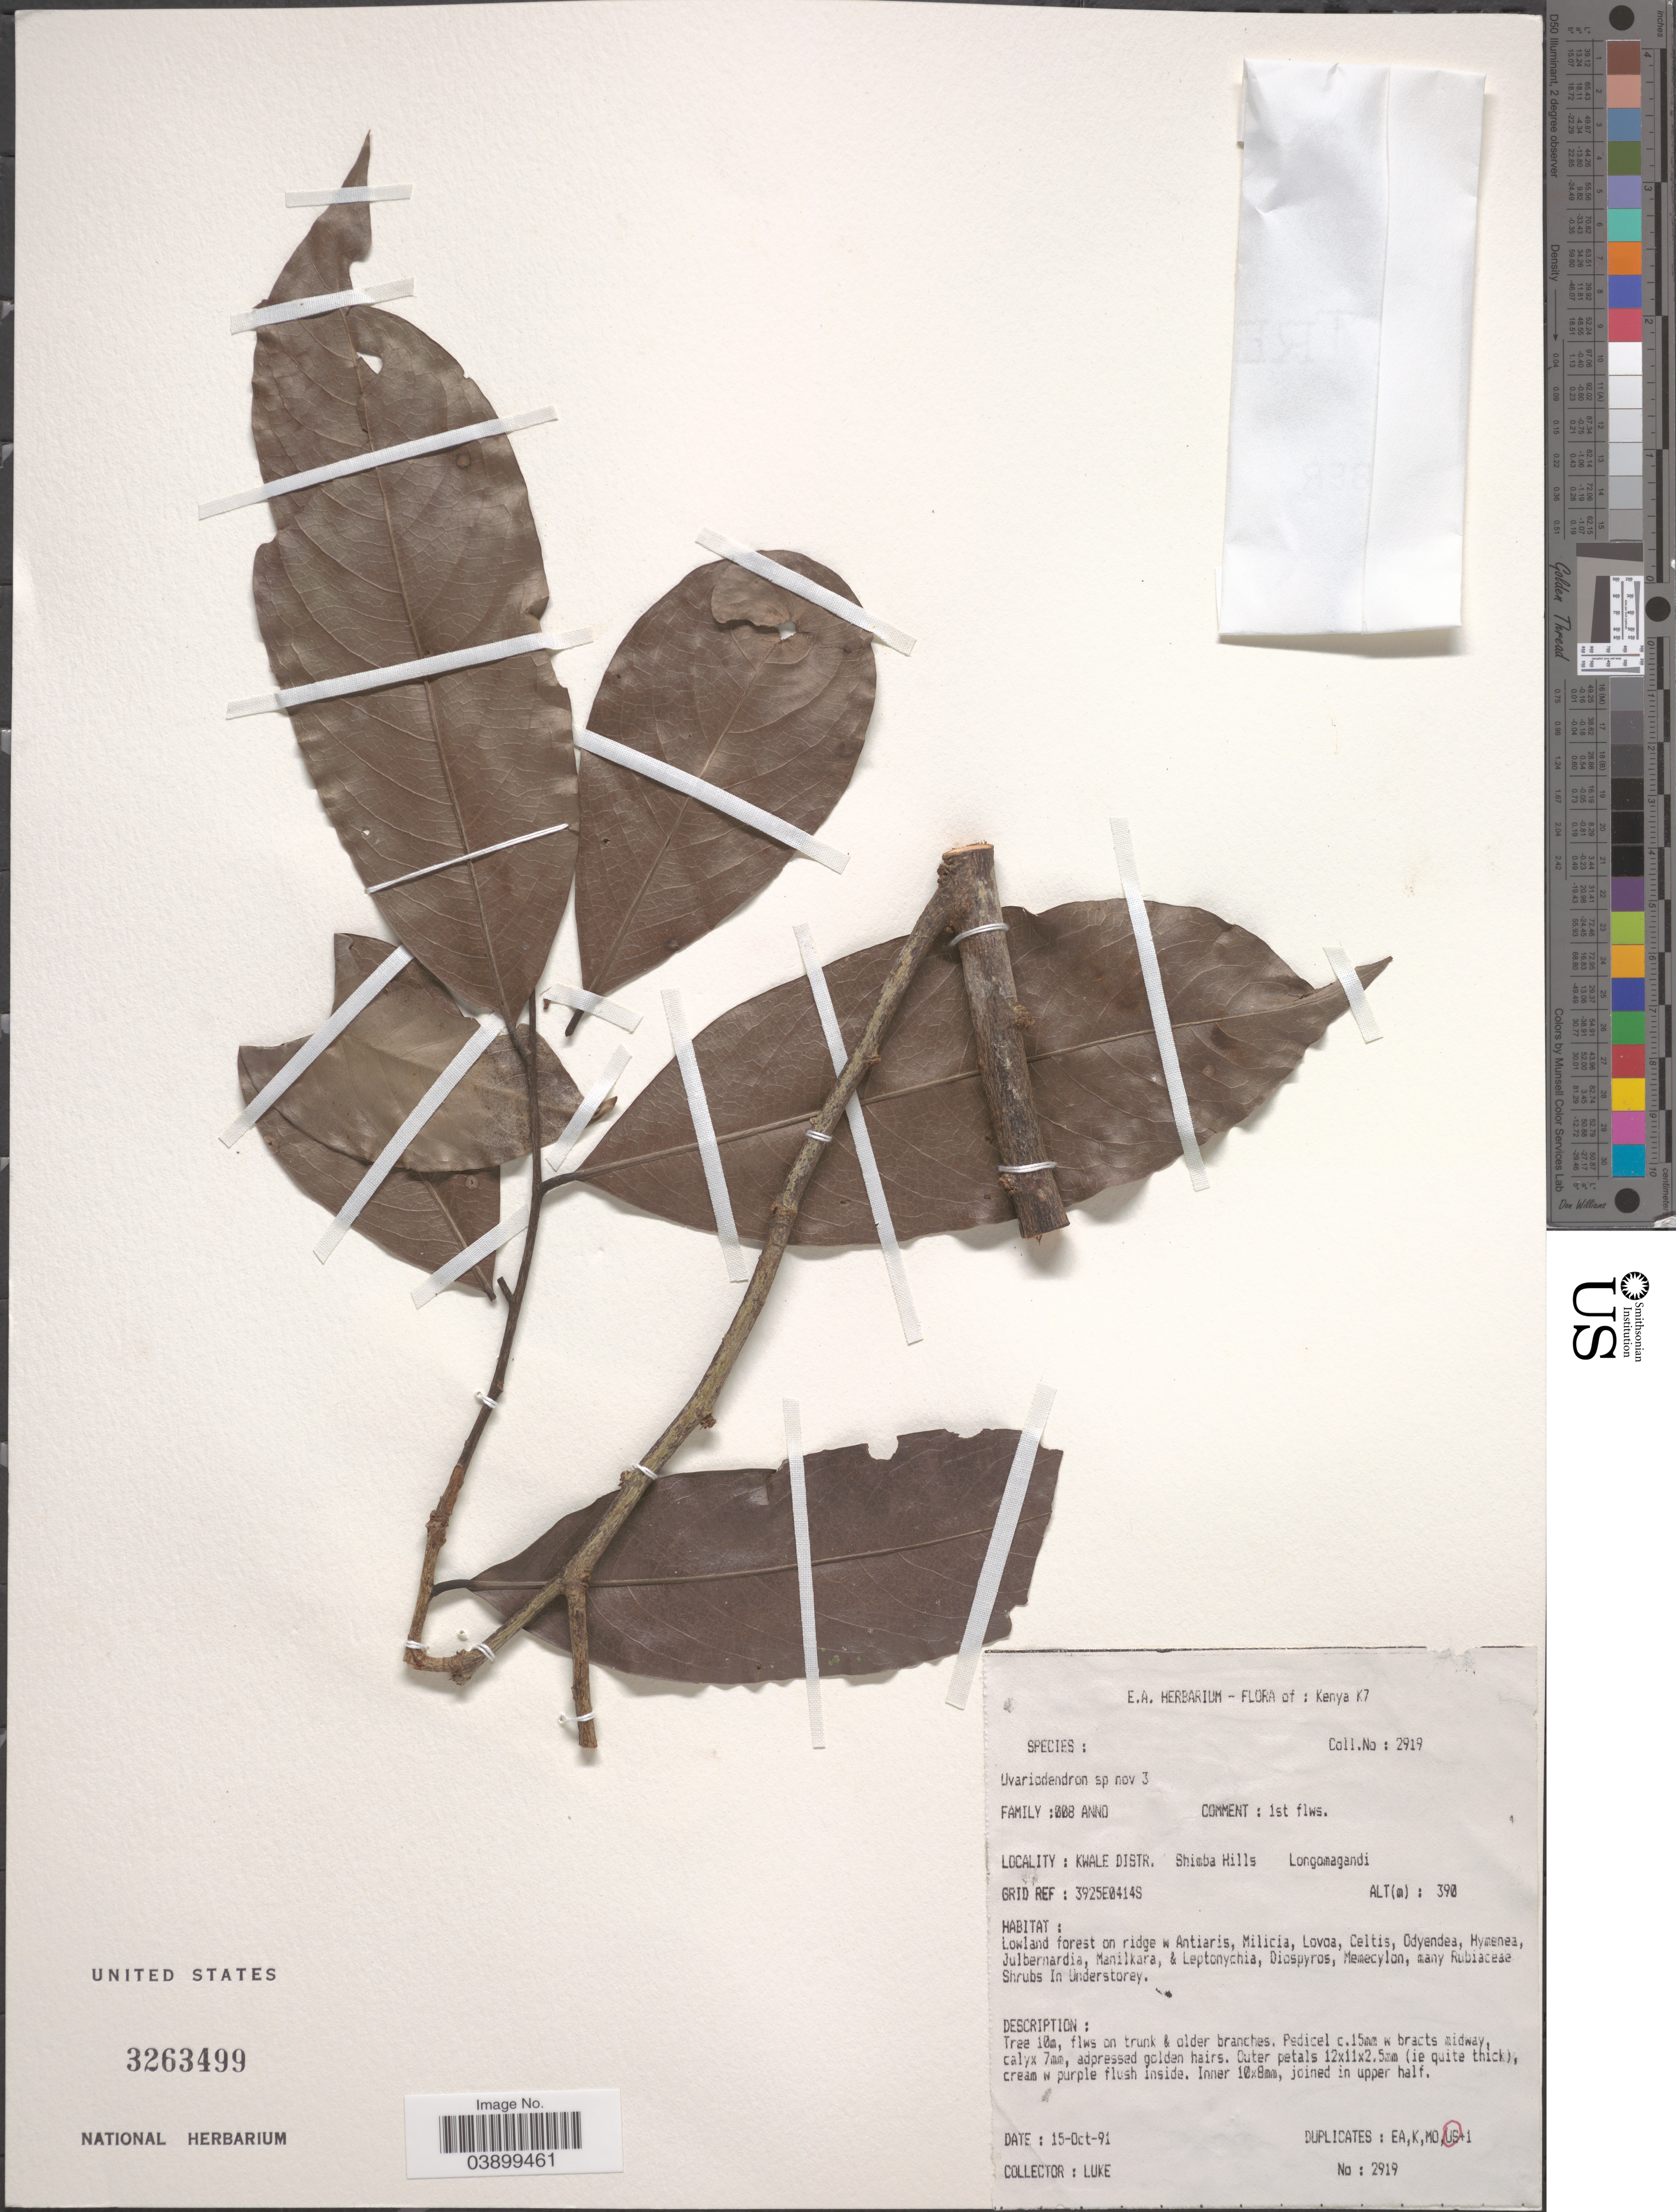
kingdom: Plantae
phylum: Tracheophyta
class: Magnoliopsida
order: Magnoliales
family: Annonaceae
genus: Uvariodendron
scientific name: Uvariodendron sp.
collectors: -. Luke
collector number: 2919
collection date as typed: Transcribed d/m/y: 15/10/91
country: Kenya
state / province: Kwale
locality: Kenya K7. Kwale Distr. Shimba Hills. Longomagandi.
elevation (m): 390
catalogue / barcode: US 3263499